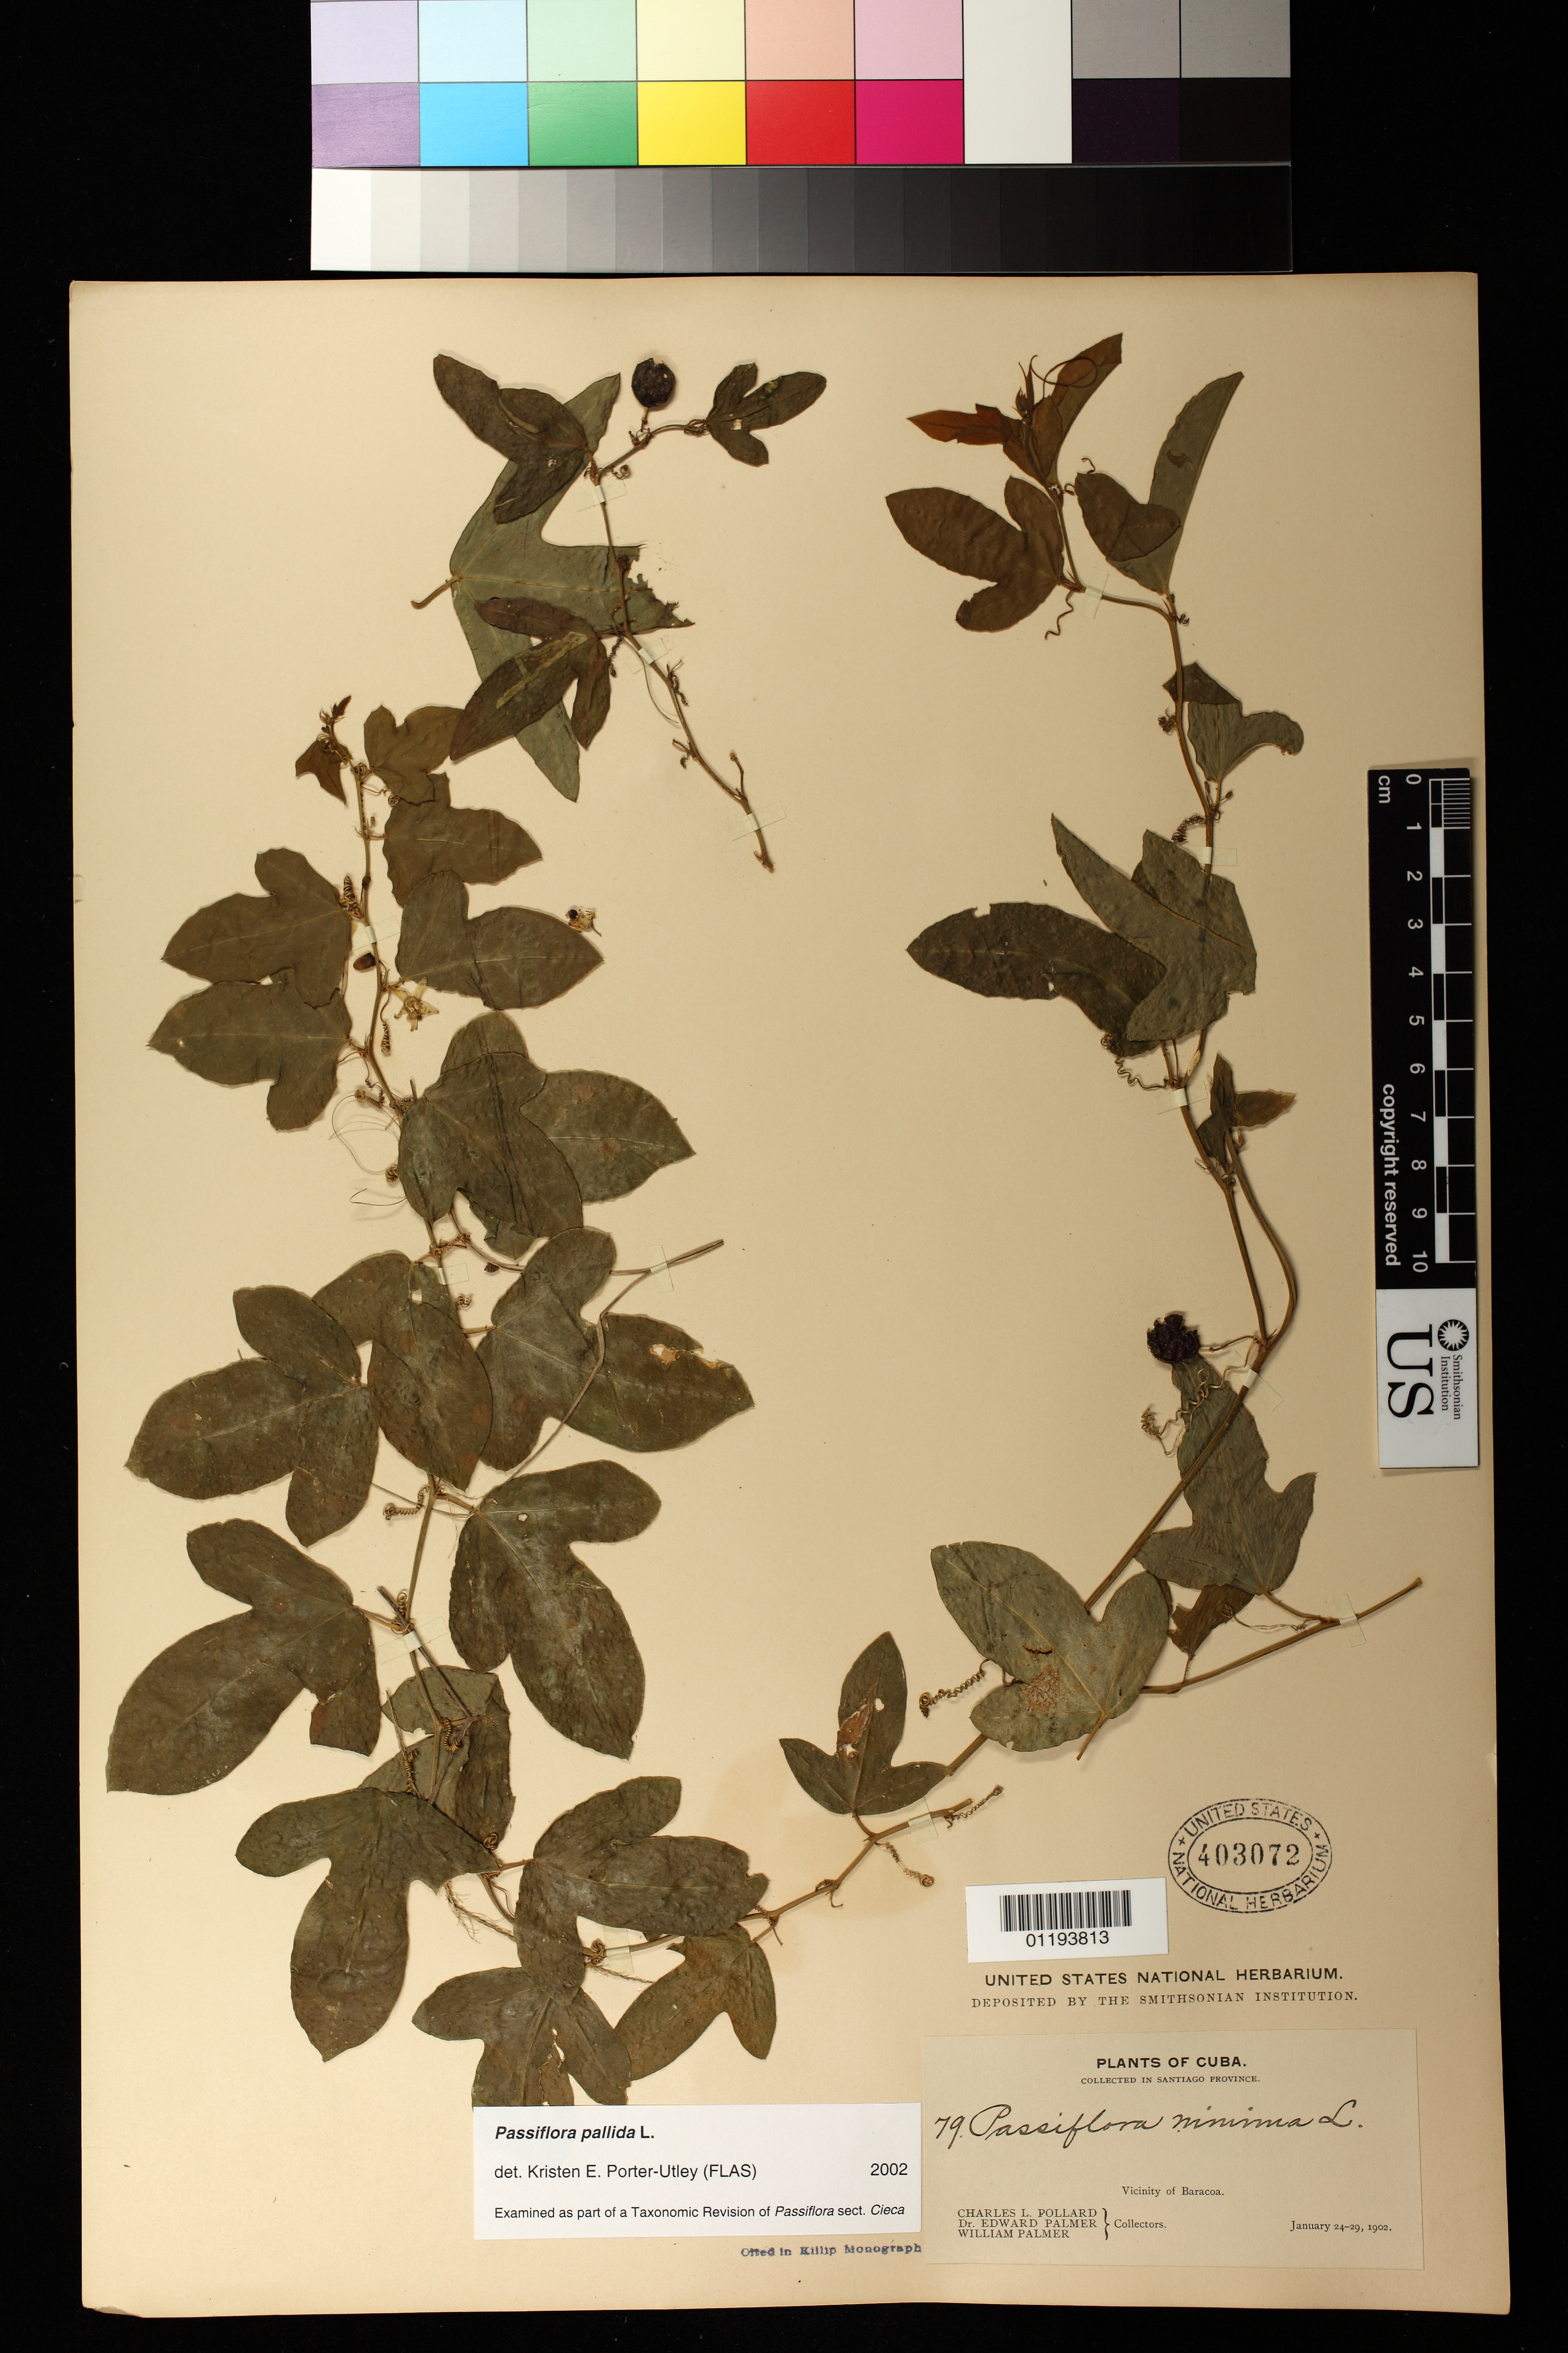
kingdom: Plantae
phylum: Tracheophyta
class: Magnoliopsida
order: Malpighiales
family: Passifloraceae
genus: Passiflora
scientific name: Passiflora pallida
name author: L.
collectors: C. L. Pollard, E. Palmer & W. Palmer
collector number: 79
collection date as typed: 1902 Jan 24 1902 Jan 29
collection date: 1902-01-24/1902-01-29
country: Cuba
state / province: Guantánamo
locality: Vicinity of Baracoa, Santiago Province.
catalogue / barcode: US 403072